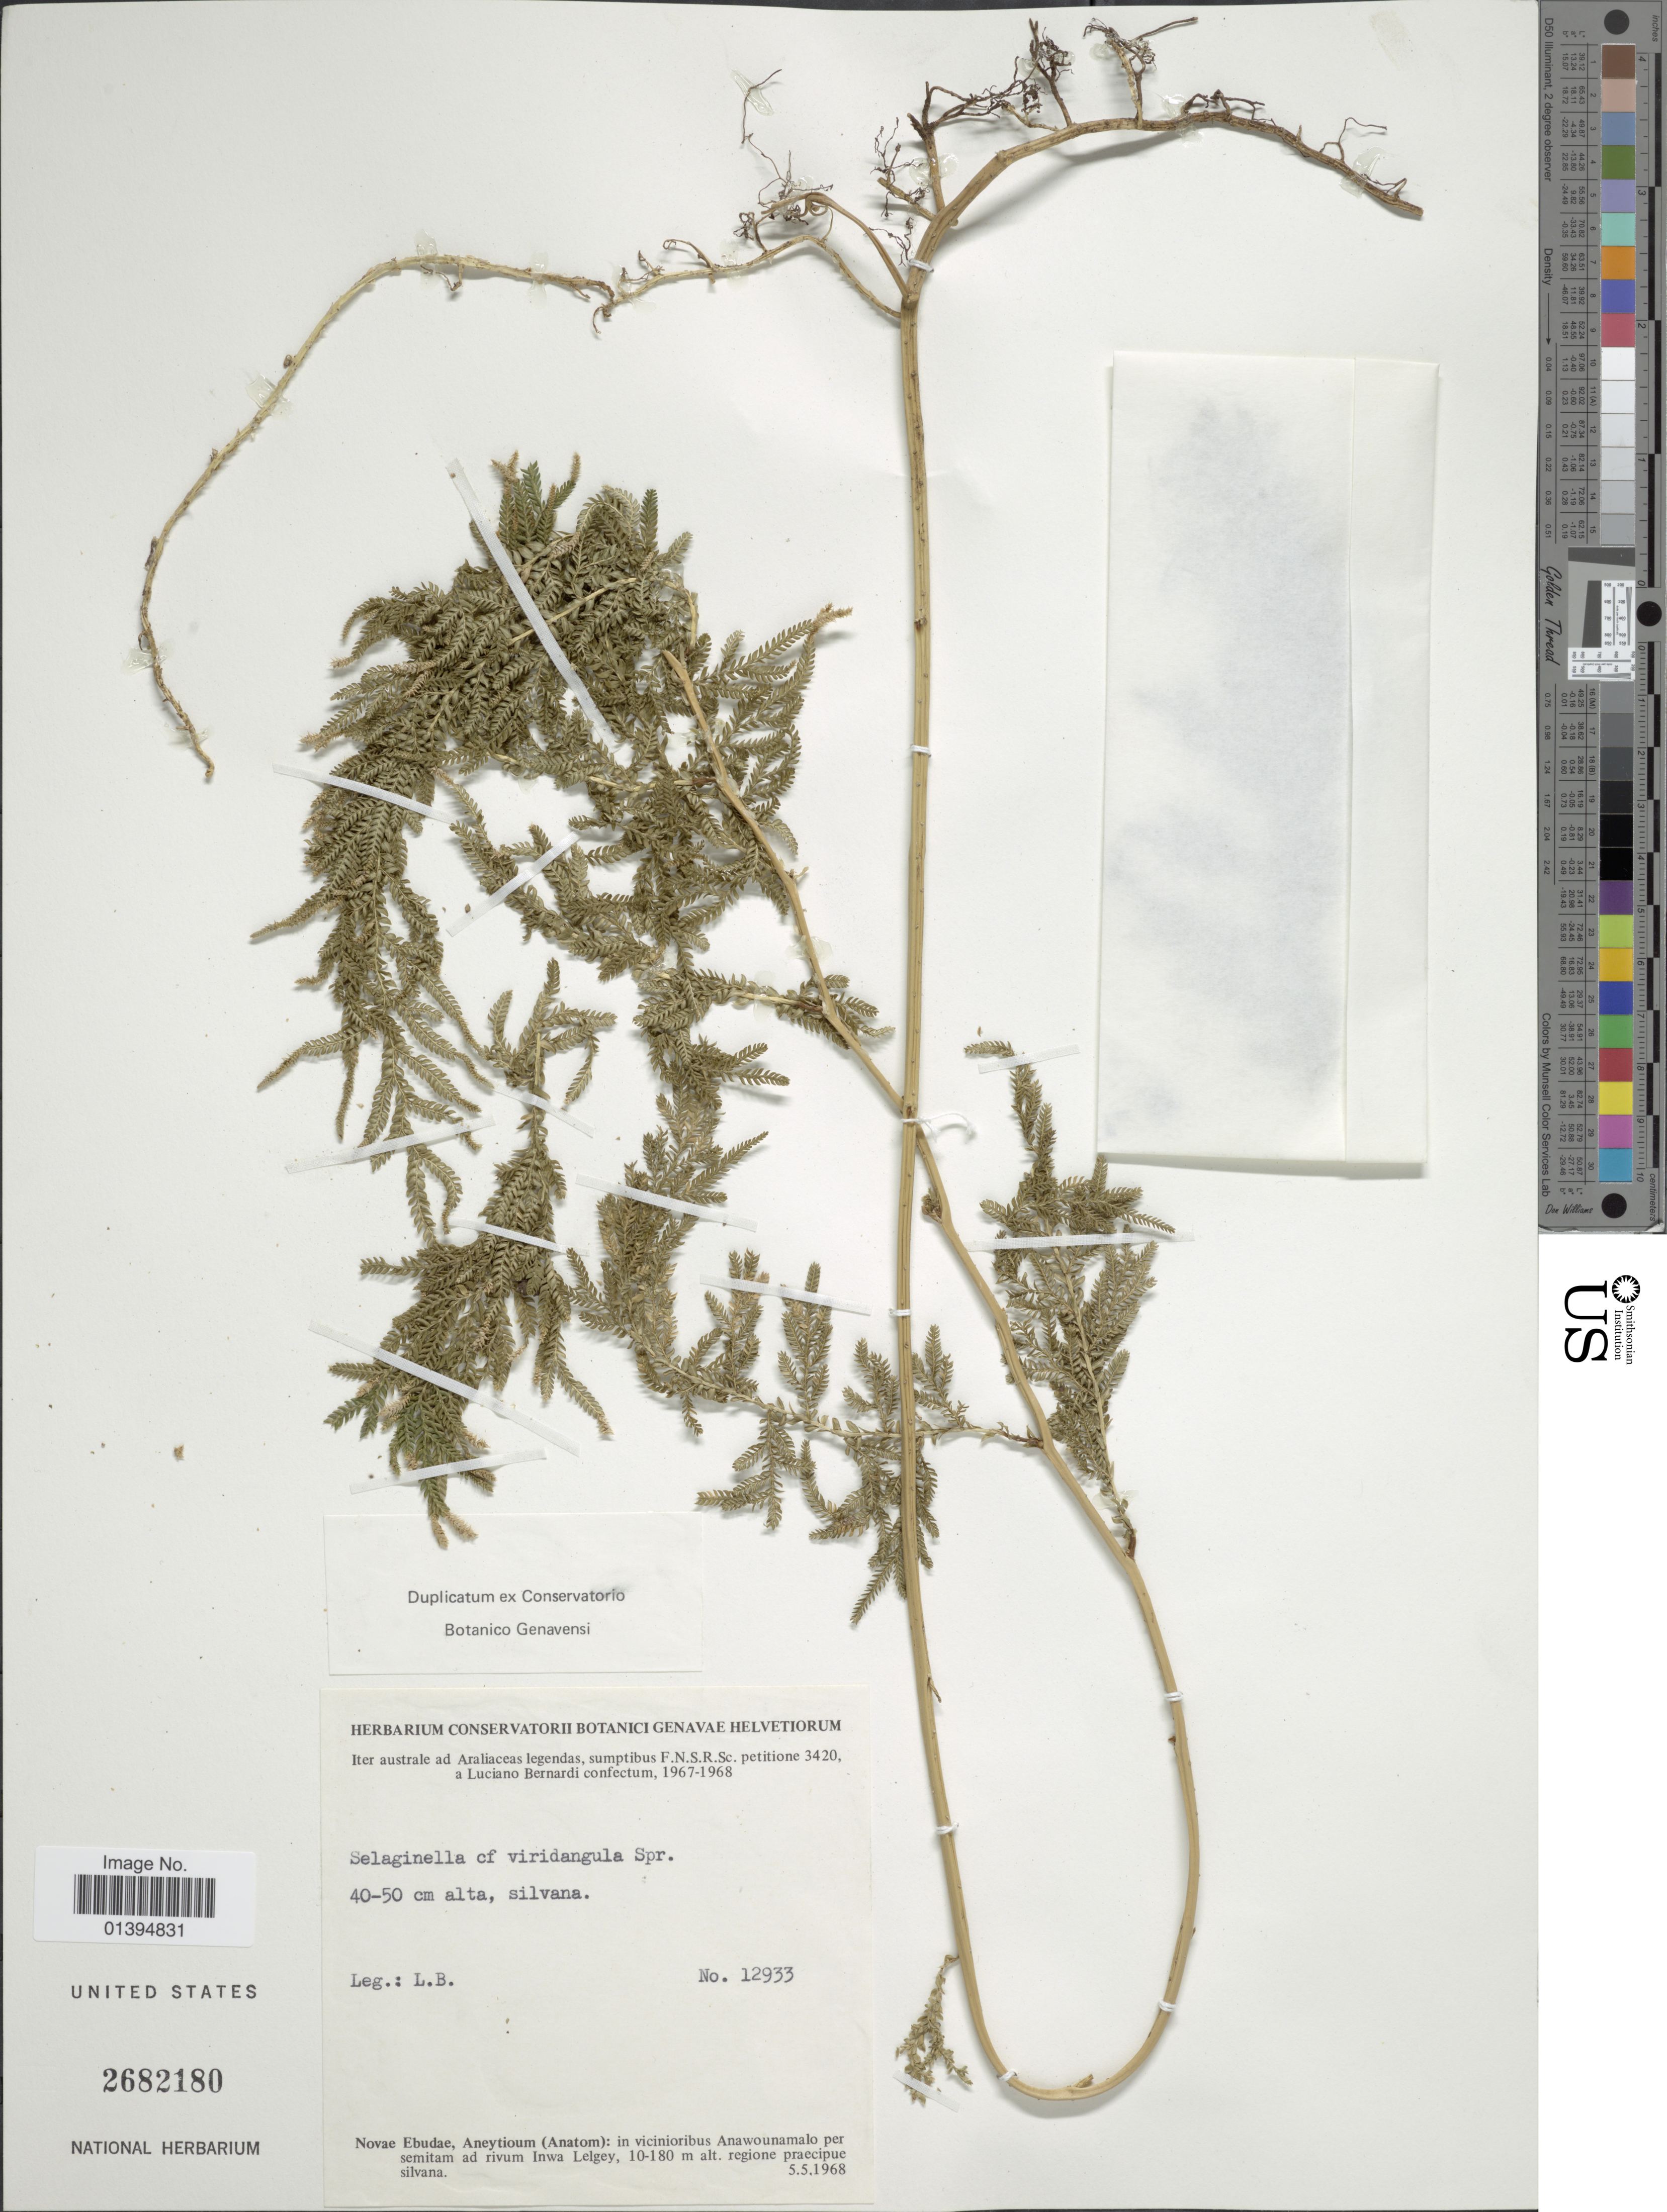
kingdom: Plantae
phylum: Tracheophyta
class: Lycopodiopsida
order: Selaginellales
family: Selaginellaceae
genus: Selaginella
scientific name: Selaginella sp.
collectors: L. Bernardi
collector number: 12933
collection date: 1968-05-05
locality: Novae Ebudae, Aneytioum (Anatom); in viciniorubus Anawounamalo per semitam ad rivum Inwa Lelgey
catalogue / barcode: US 2682180